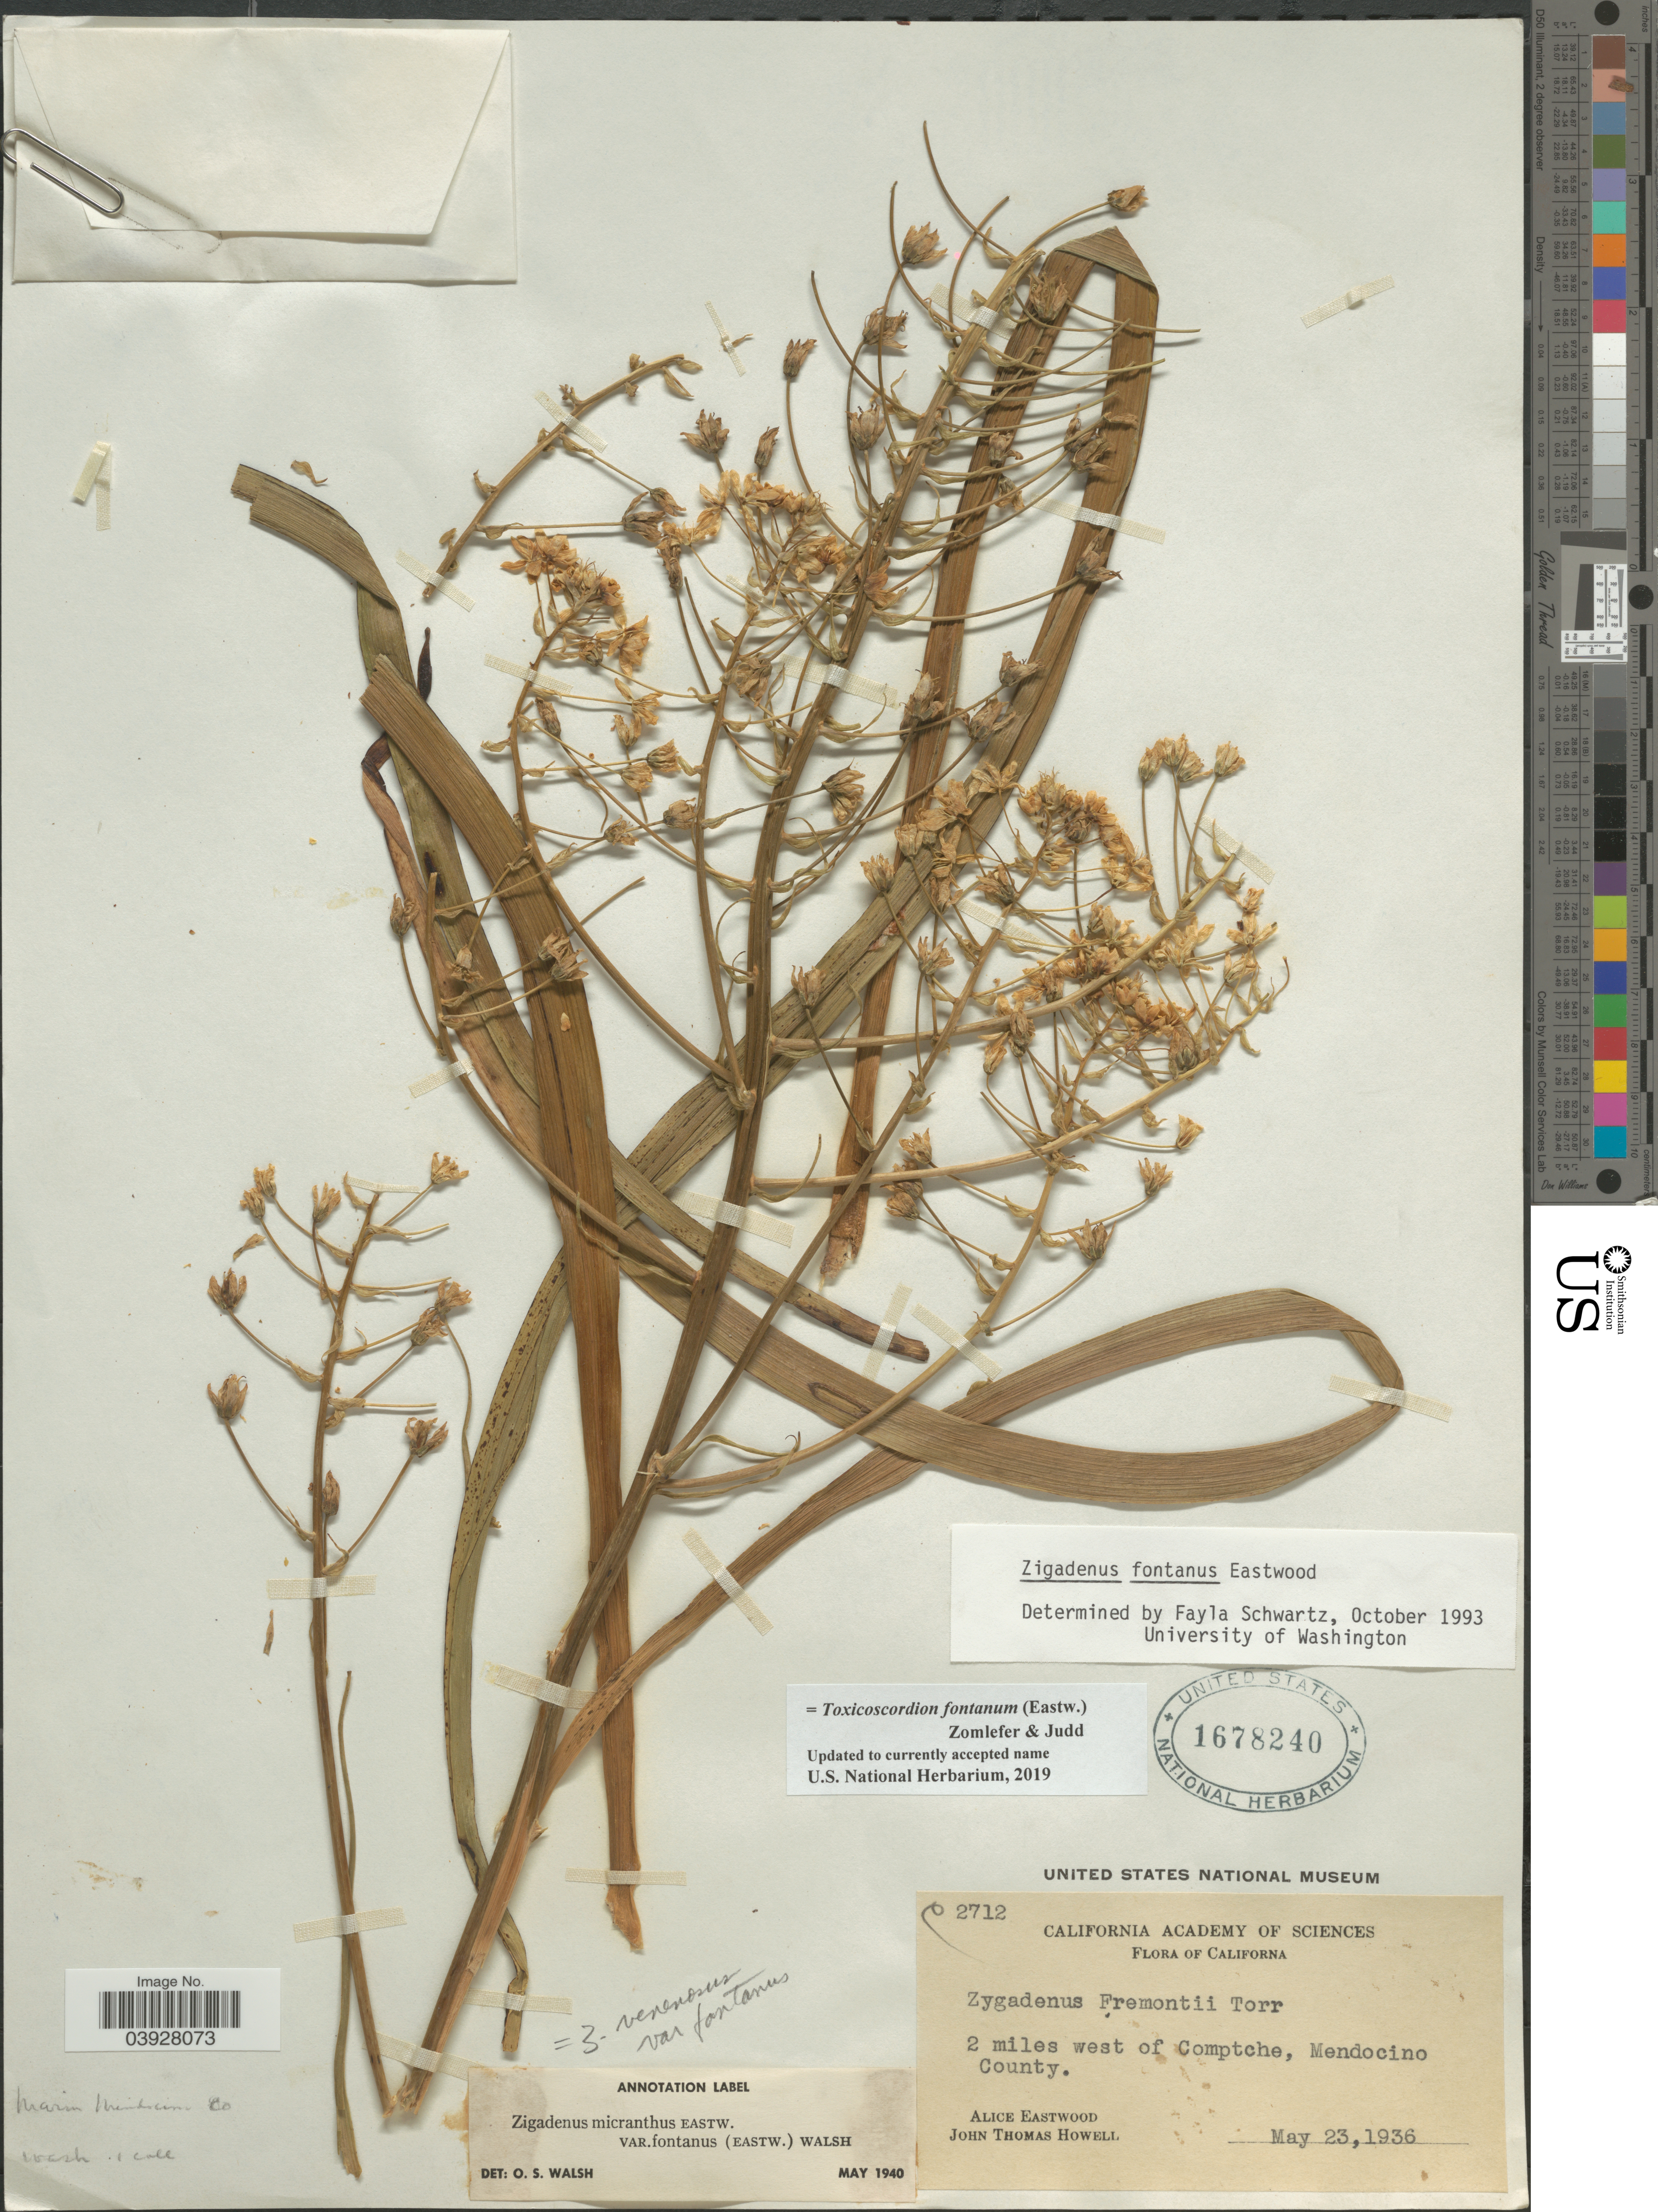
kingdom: Plantae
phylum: Tracheophyta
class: Liliopsida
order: Liliales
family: Melanthiaceae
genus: Toxicoscordion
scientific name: Toxicoscordion fontanum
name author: (Eastw.) Zomlefer & Judd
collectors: A. Eastwood & J. T. Howell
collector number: C2712 ?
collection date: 1936-05-23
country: United States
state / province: California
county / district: Mendocino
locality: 2 miles west of Comptche, Marin Mendocino County. .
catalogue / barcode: US 1678240